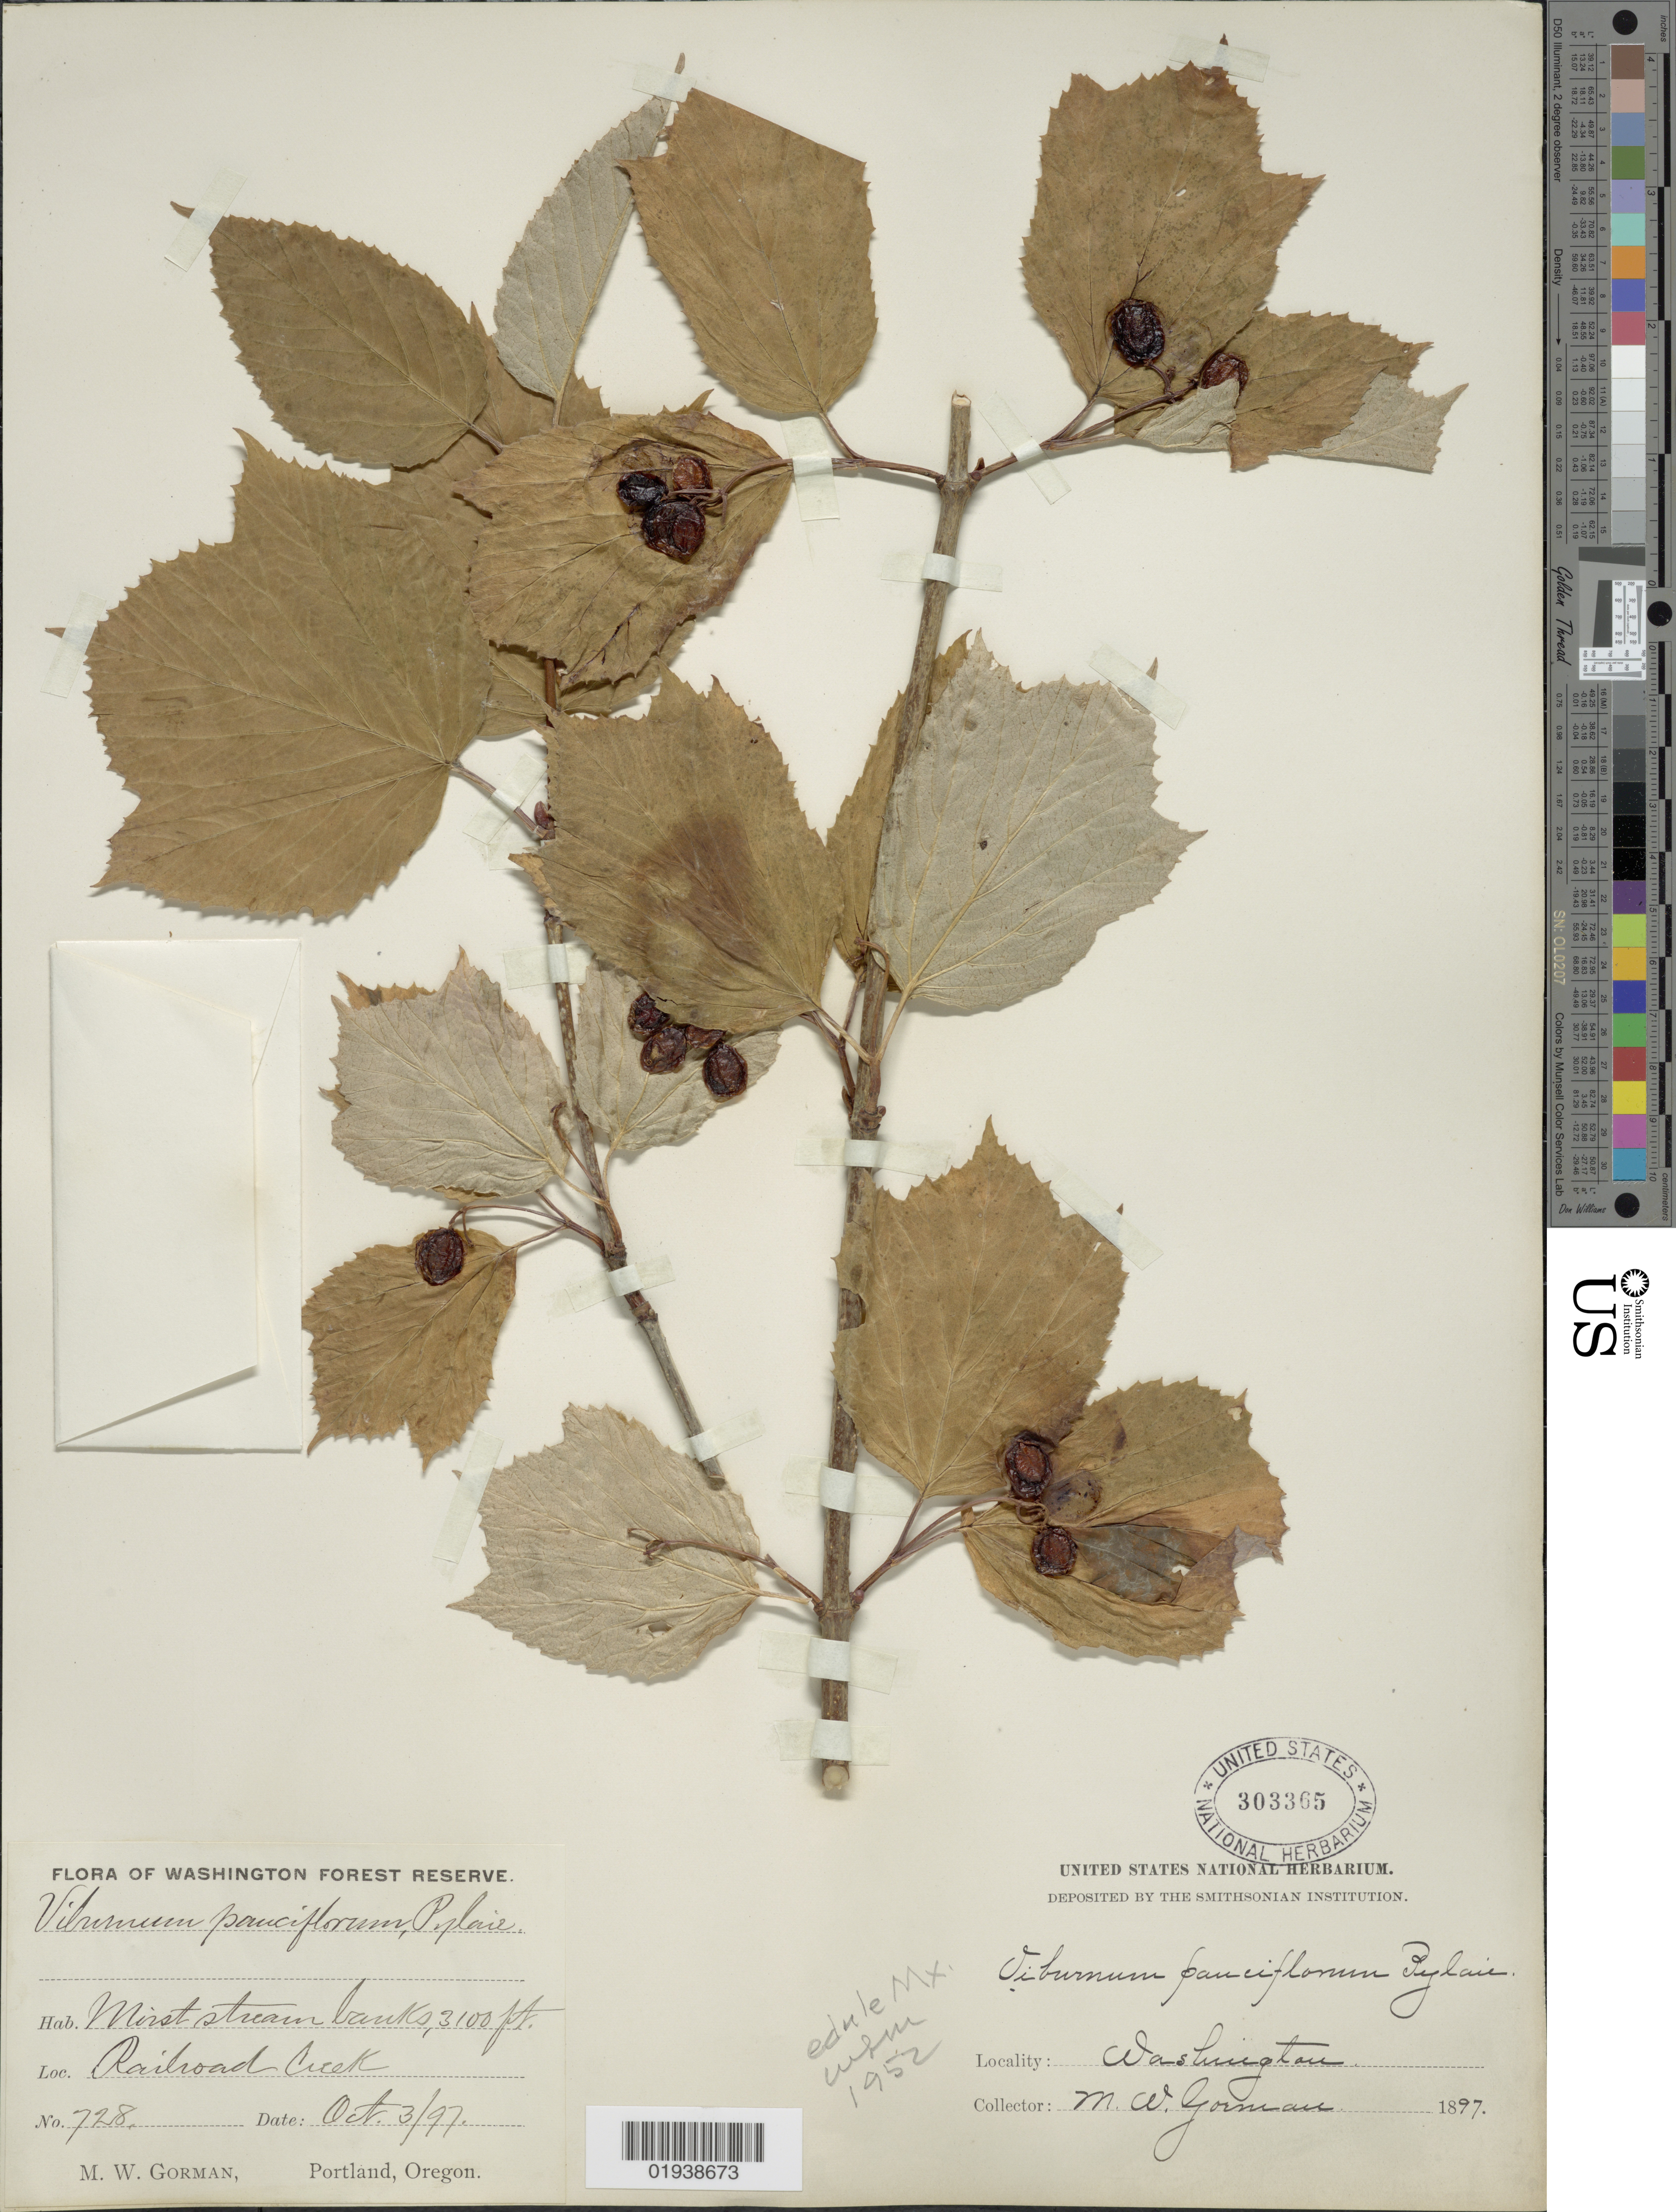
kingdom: Plantae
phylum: Tracheophyta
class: Magnoliopsida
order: Dipsacales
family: Viburnaceae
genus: Viburnum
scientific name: Viburnum edule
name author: (Michx.) Raf.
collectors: M. W. Gorman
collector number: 728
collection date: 1897-10-03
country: United States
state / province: Washington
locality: Washington Forest Reserve. Railroad Creek.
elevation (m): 945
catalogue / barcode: US 303365